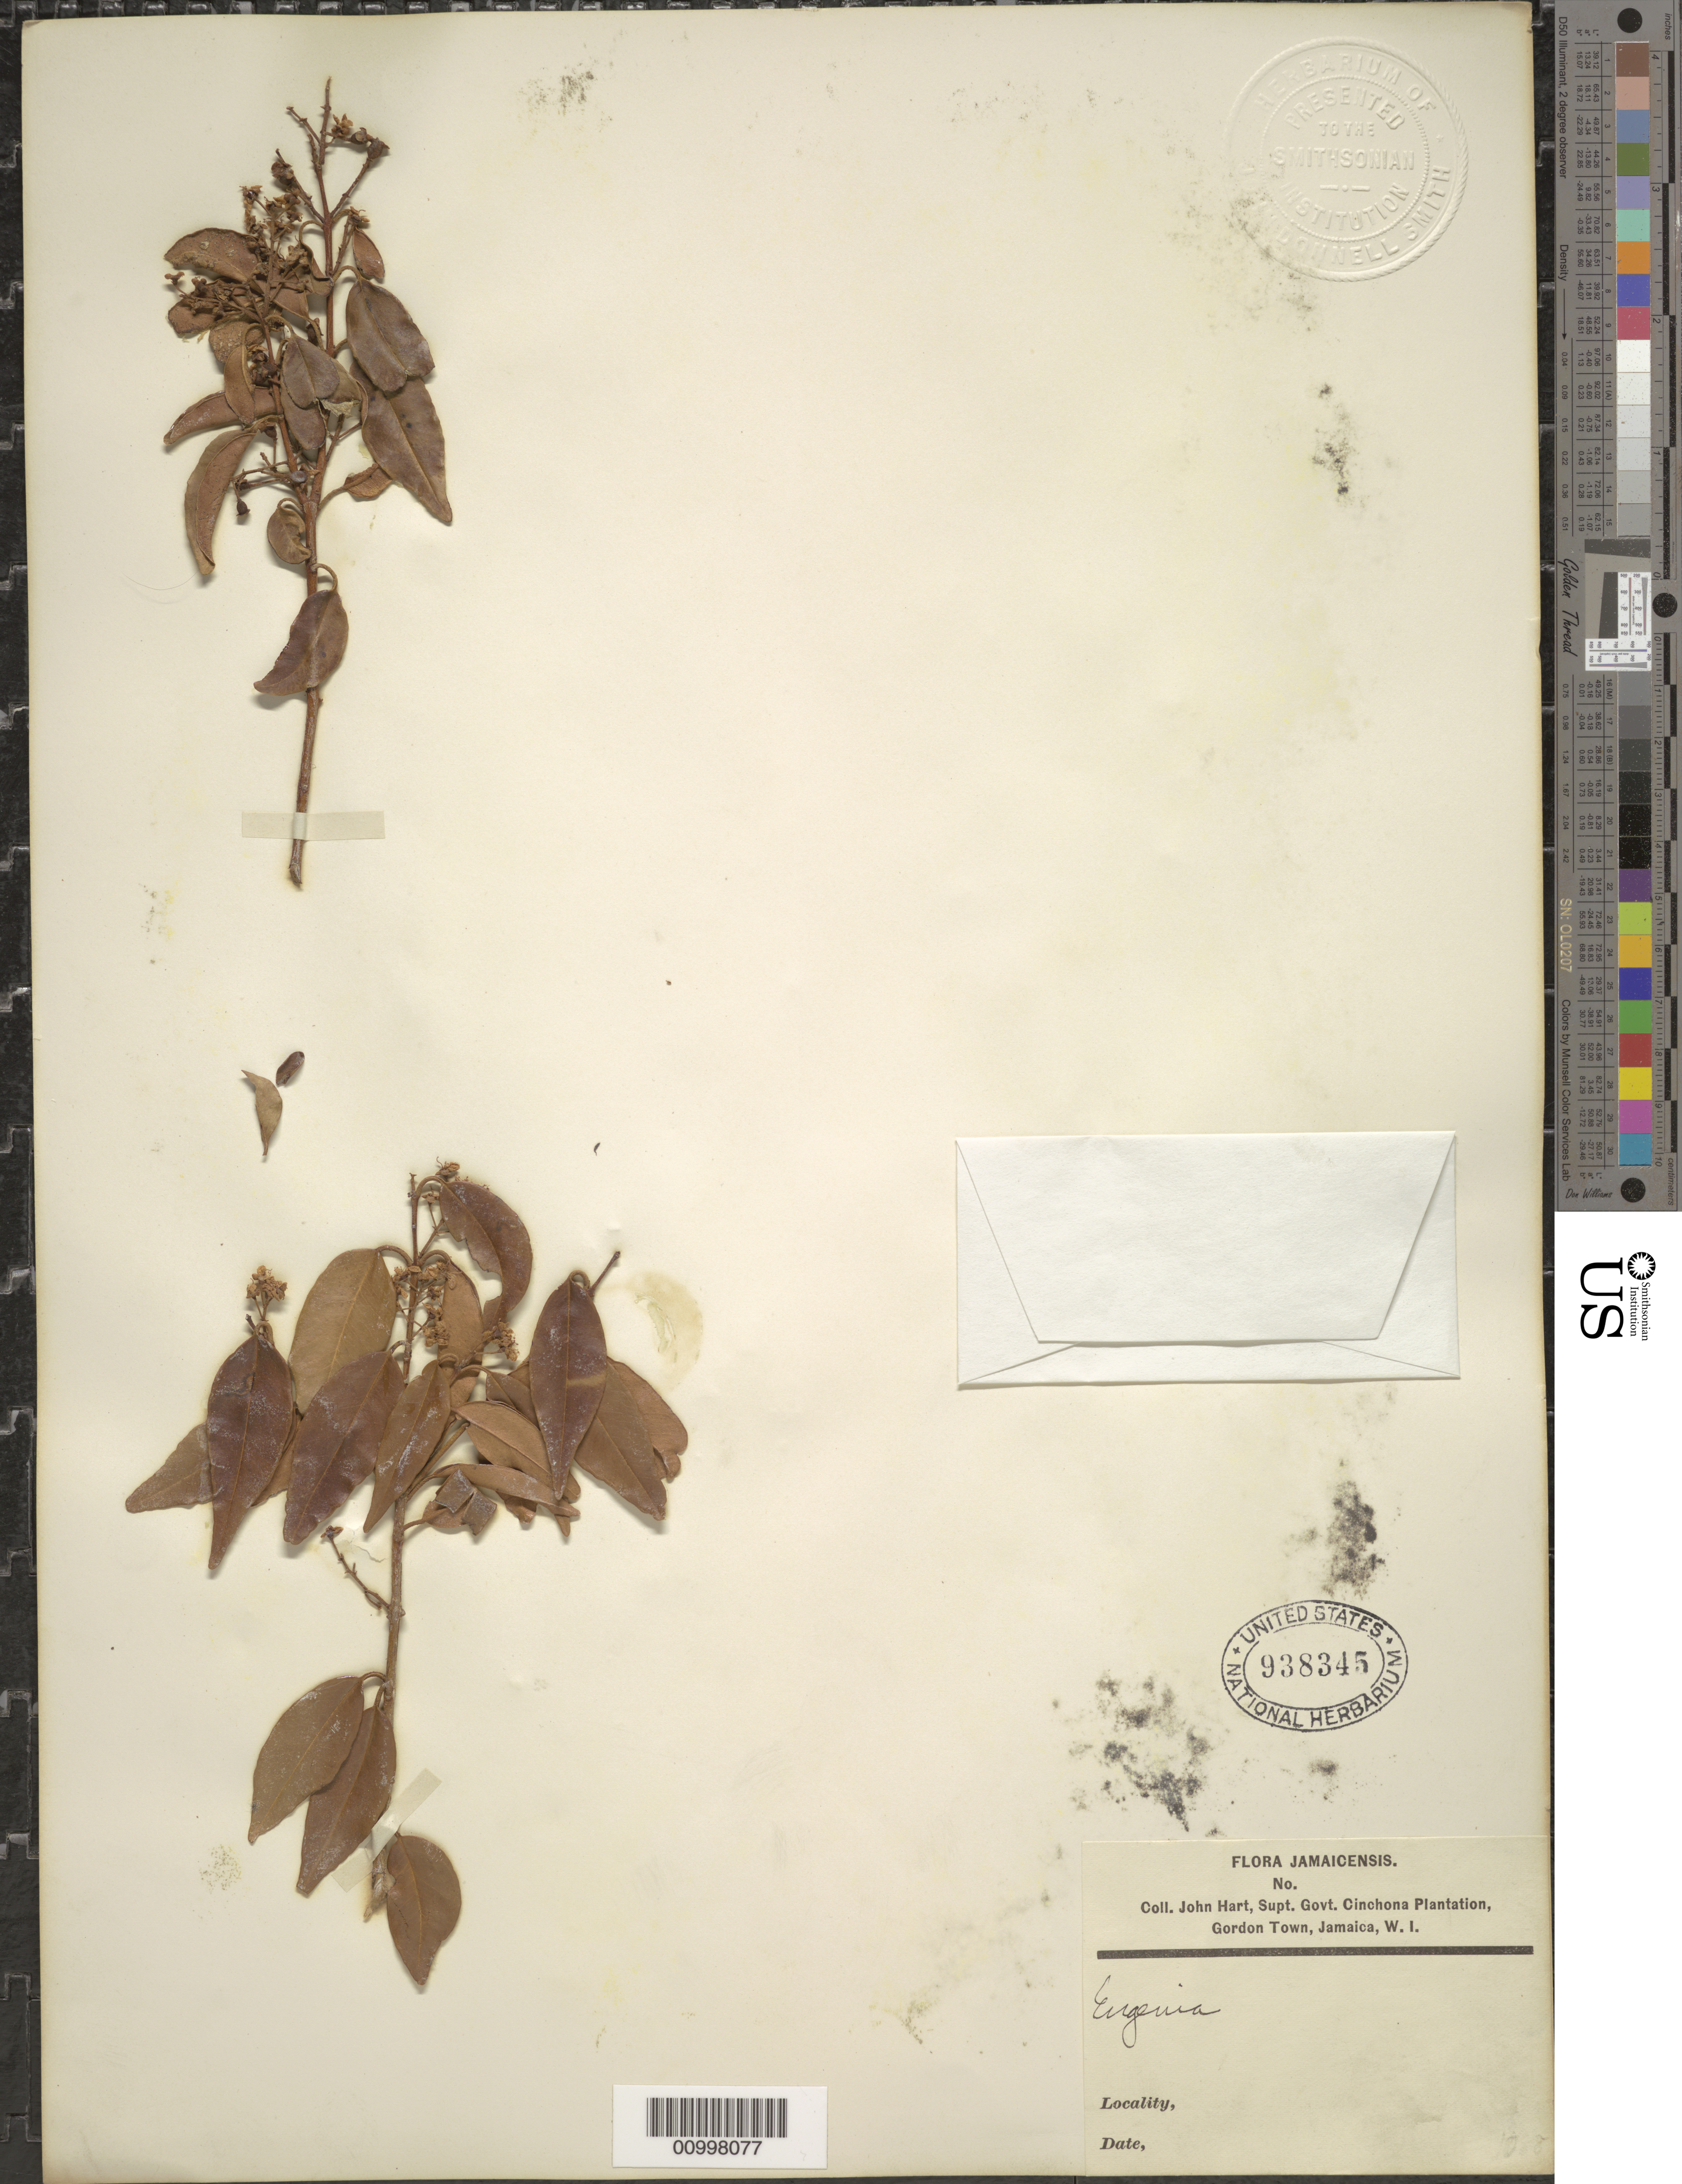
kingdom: Plantae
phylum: Tracheophyta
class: Magnoliopsida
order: Myrtales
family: Myrtaceae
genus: Eugenia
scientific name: Eugenia sp.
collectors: J. Hart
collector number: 1088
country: Jamaica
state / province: Saint Andrew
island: Jamaica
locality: Govt. Cinchona Plantation, Gordon Town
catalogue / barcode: US 938345